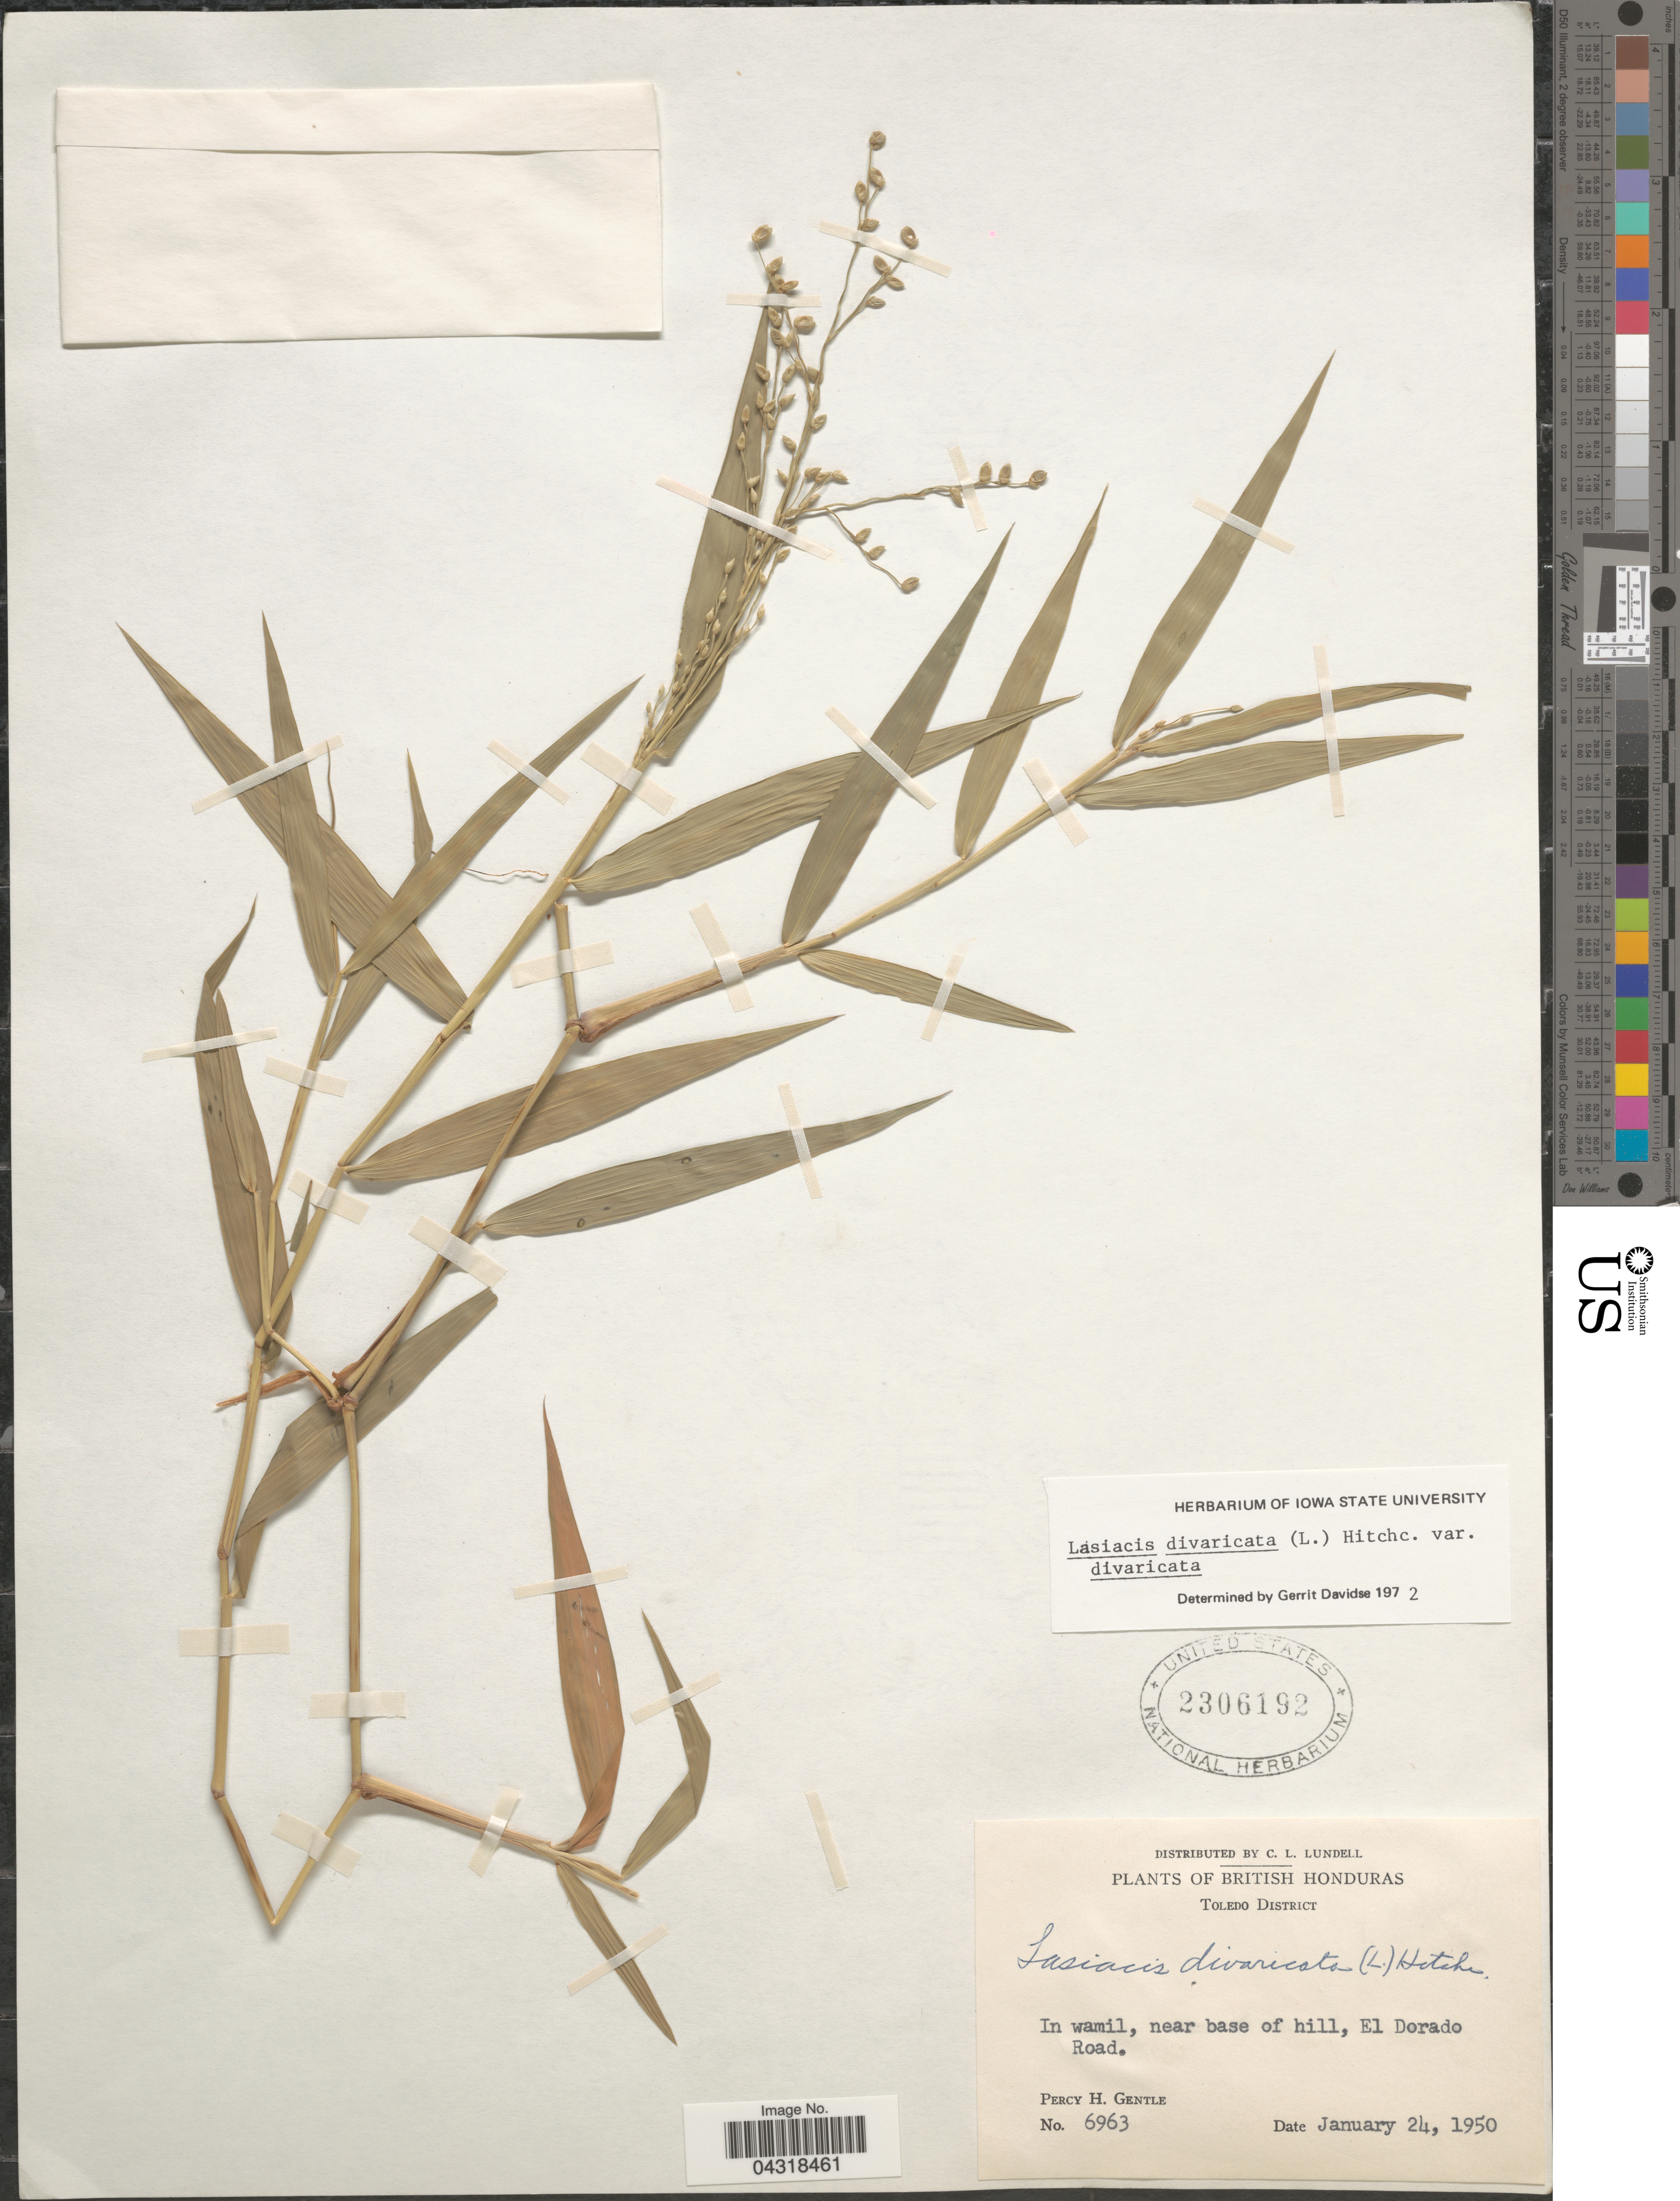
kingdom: Plantae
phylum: Tracheophyta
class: Liliopsida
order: Poales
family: Poaceae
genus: Lasiacis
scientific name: Lasiacis divaricata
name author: (L.) Hitchc.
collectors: P. H. Gentle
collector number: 6963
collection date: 1950-01-24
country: Belize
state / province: Toledo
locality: British Honduras. Toledo District. In wamil, near base of hill, El Dorado Road.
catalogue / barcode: US 2306192